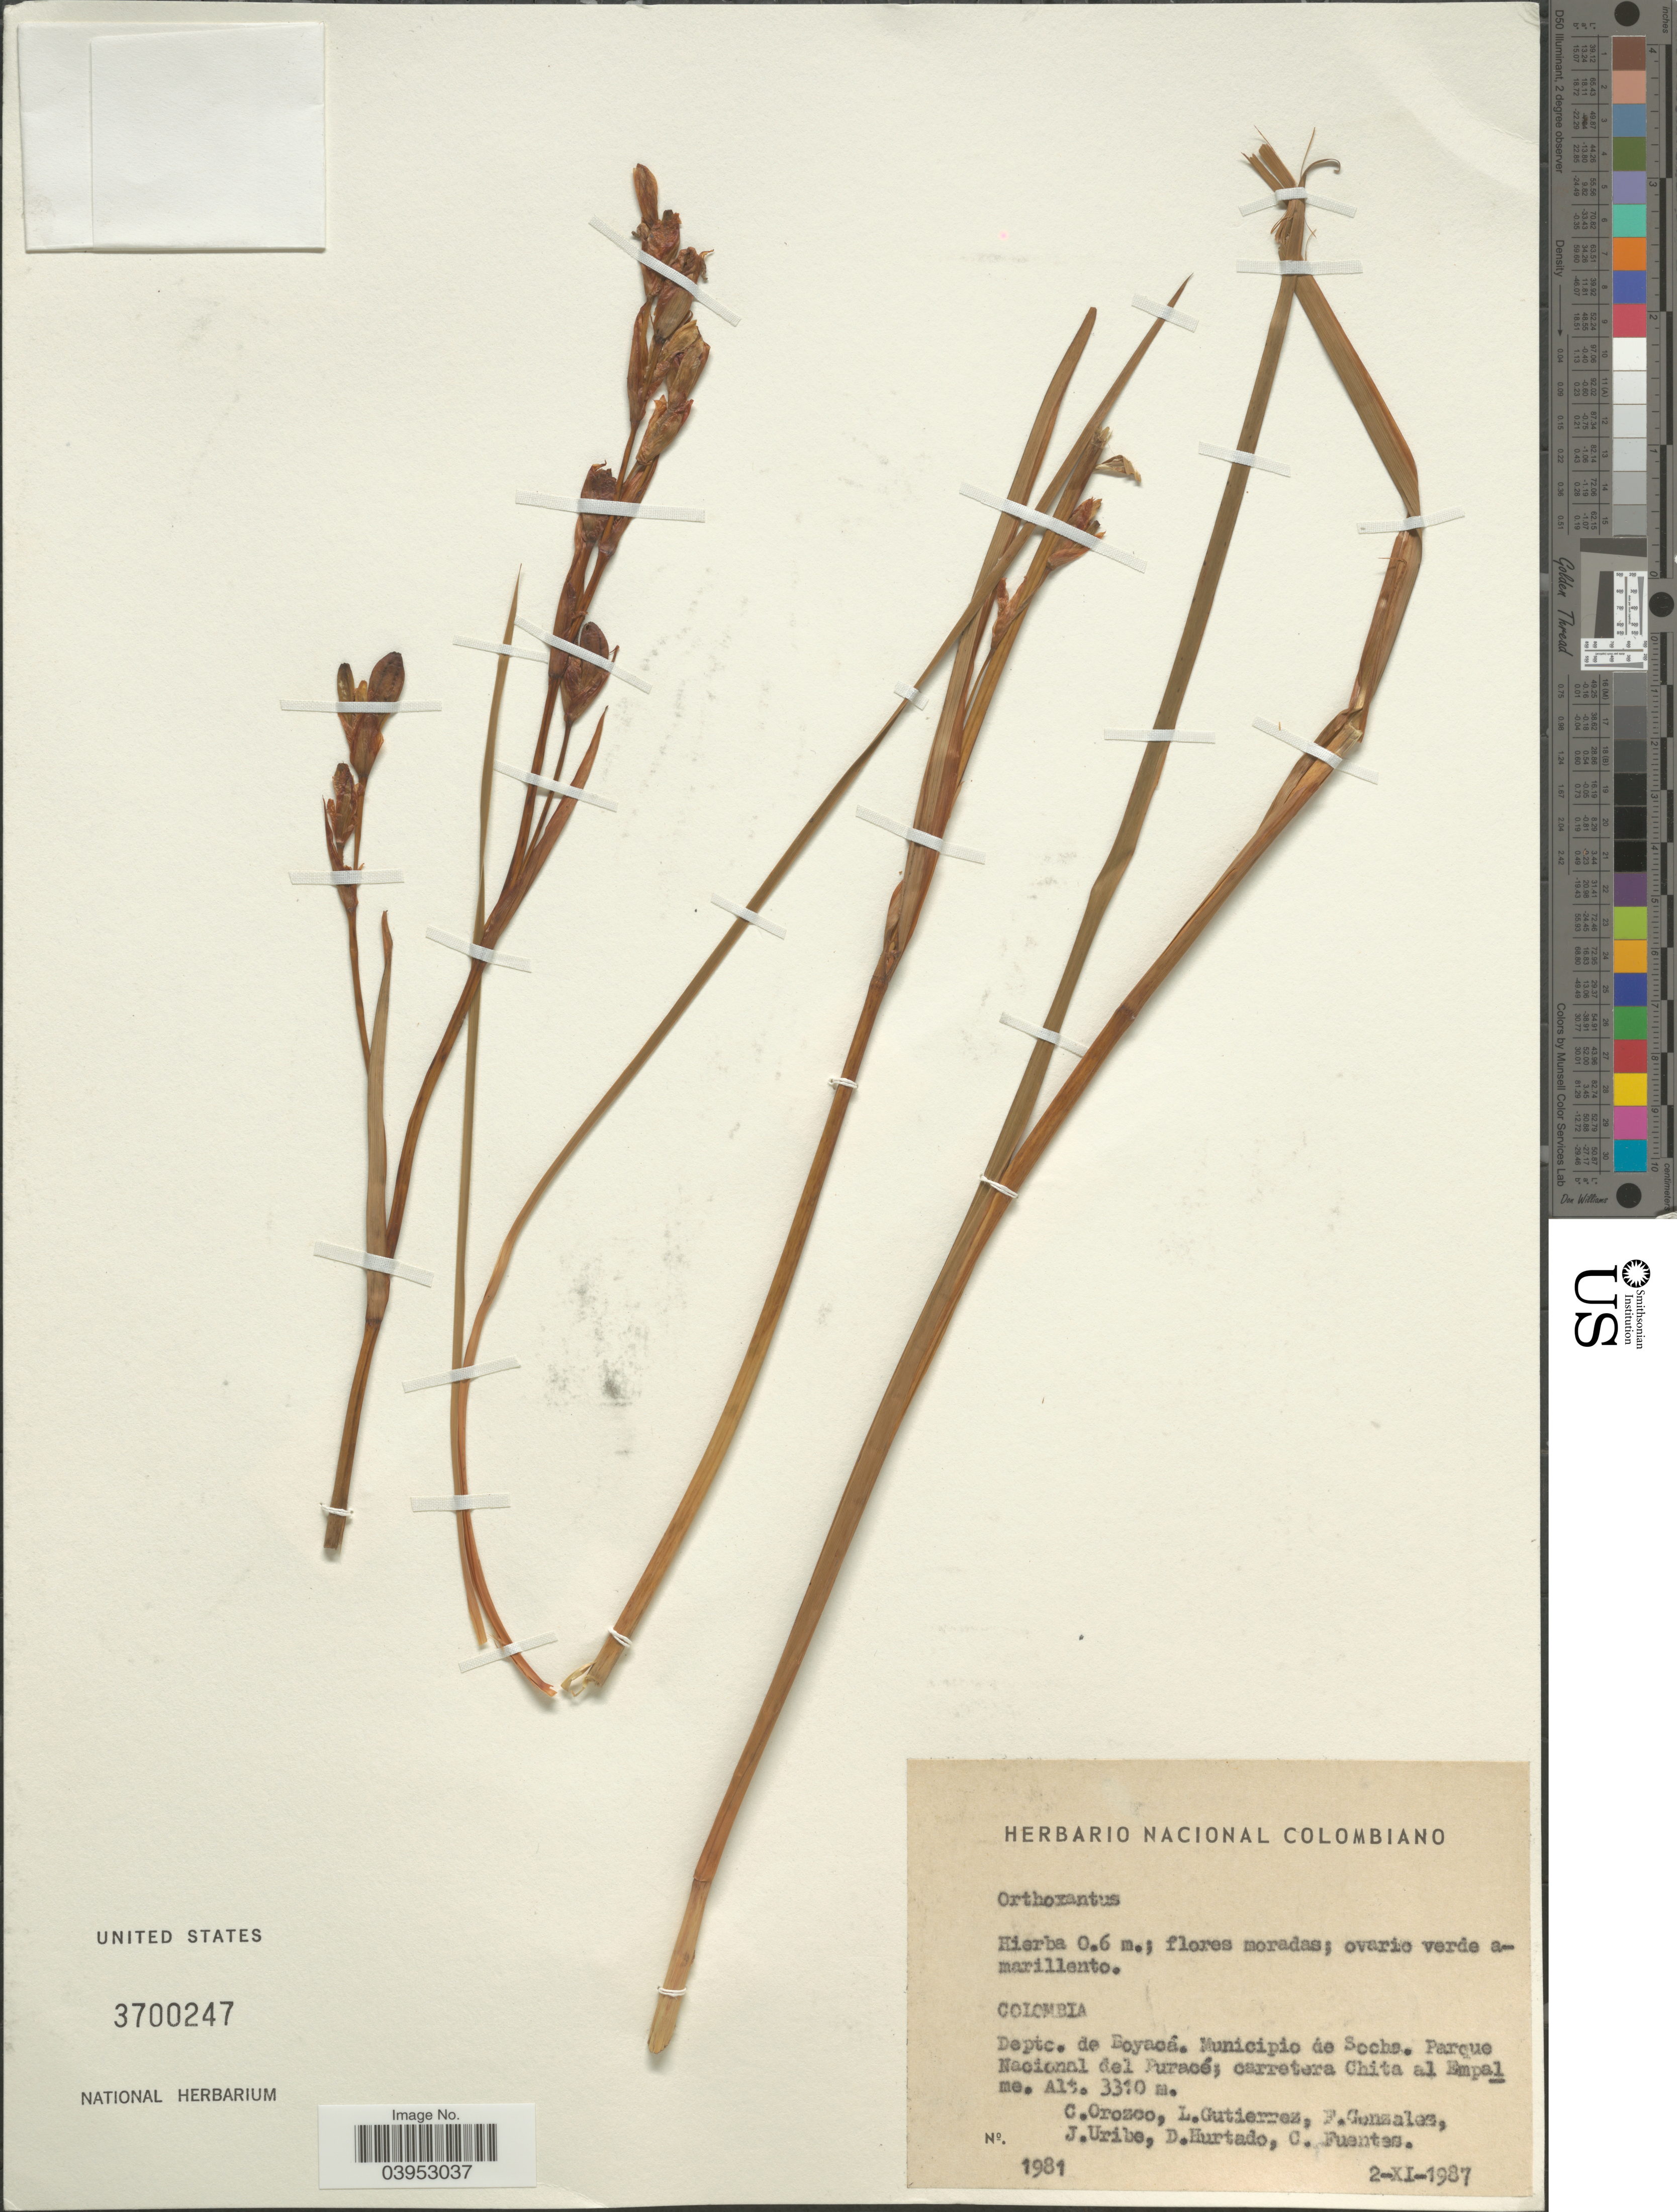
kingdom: Plantae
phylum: Tracheophyta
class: Liliopsida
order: Asparagales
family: Iridaceae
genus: Orthrosanthus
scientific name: Orthrosanthus sp.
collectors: C. Orozco, L. Gutiérrez, F. González, J. Uribe & et al.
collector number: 1981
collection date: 1987-11-02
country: Colombia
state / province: Boyacá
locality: Depto. de Boyacá. Municipio de Socha. Parque Nacional del Puracé; carretera Chita al Empalme.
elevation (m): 3310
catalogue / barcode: US 3700247